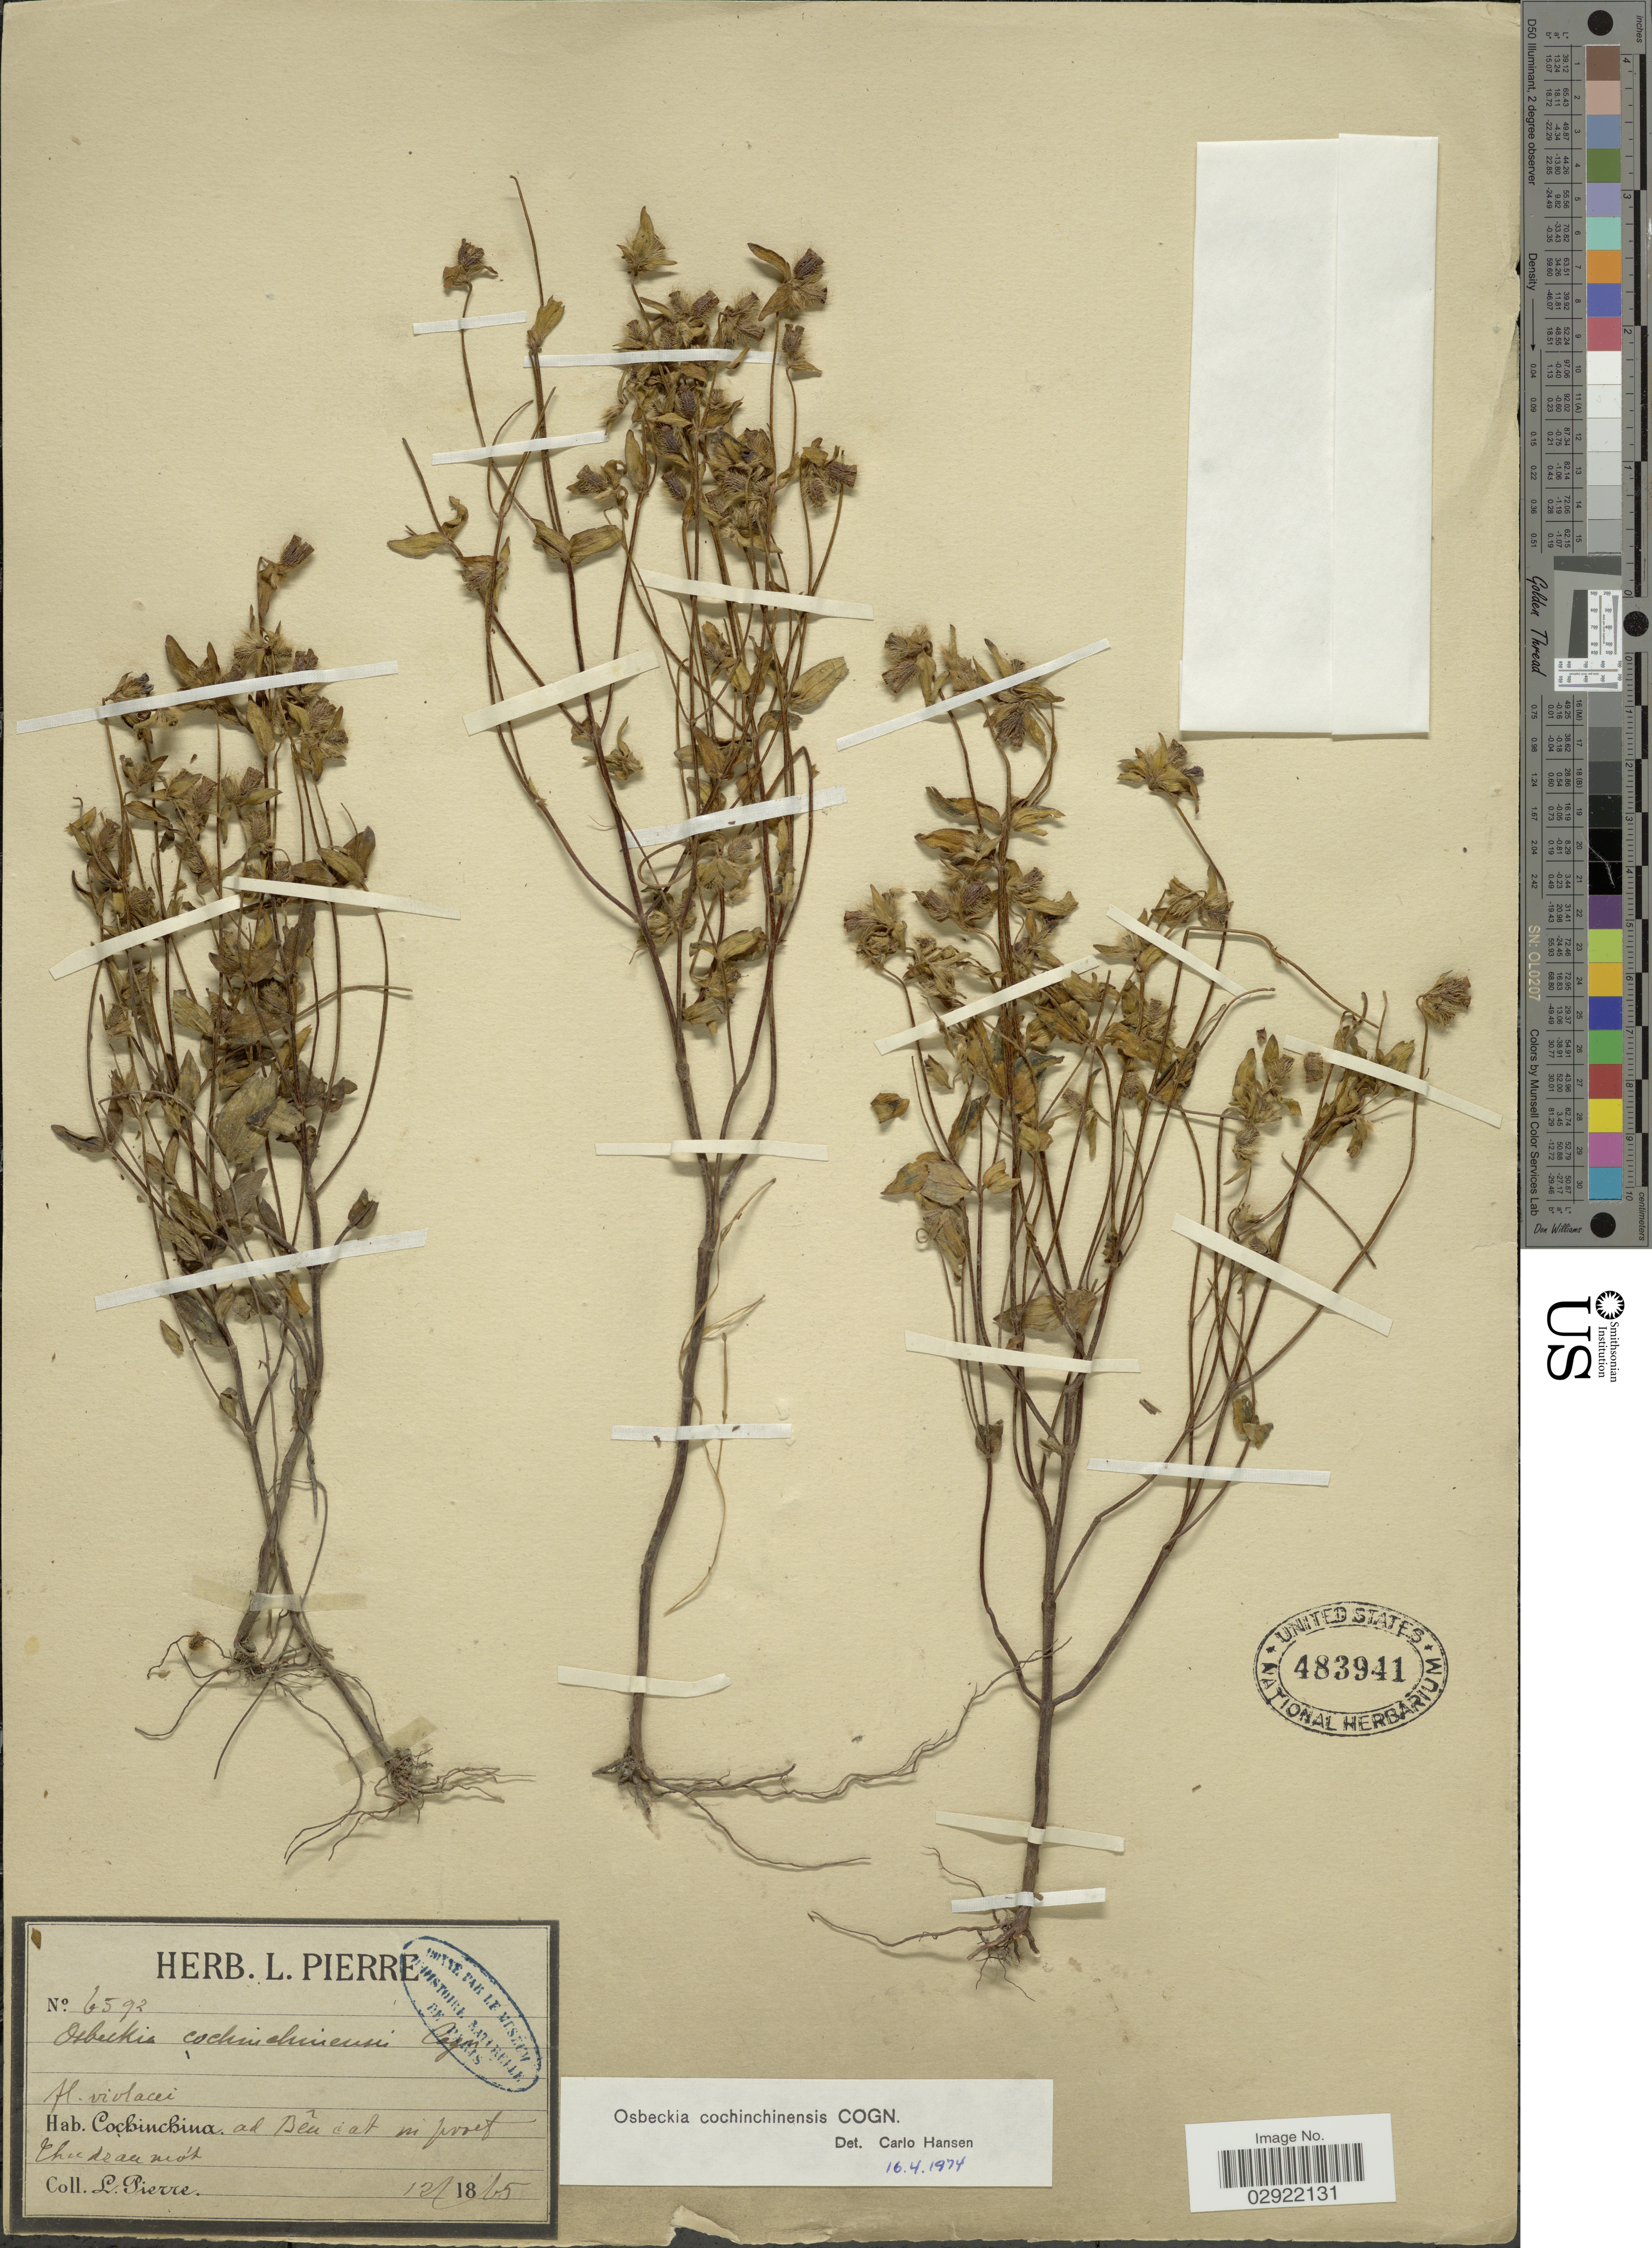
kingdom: Plantae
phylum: Tracheophyta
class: Magnoliopsida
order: Myrtales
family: Melastomataceae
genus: Osbeckia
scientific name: Osbeckia cochinchinensis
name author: Cogn.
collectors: L. Pierre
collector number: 6592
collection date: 1865-12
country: Vietnam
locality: Cochinchina, ad Bêucat im foret Thu drau mót.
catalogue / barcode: US 483941